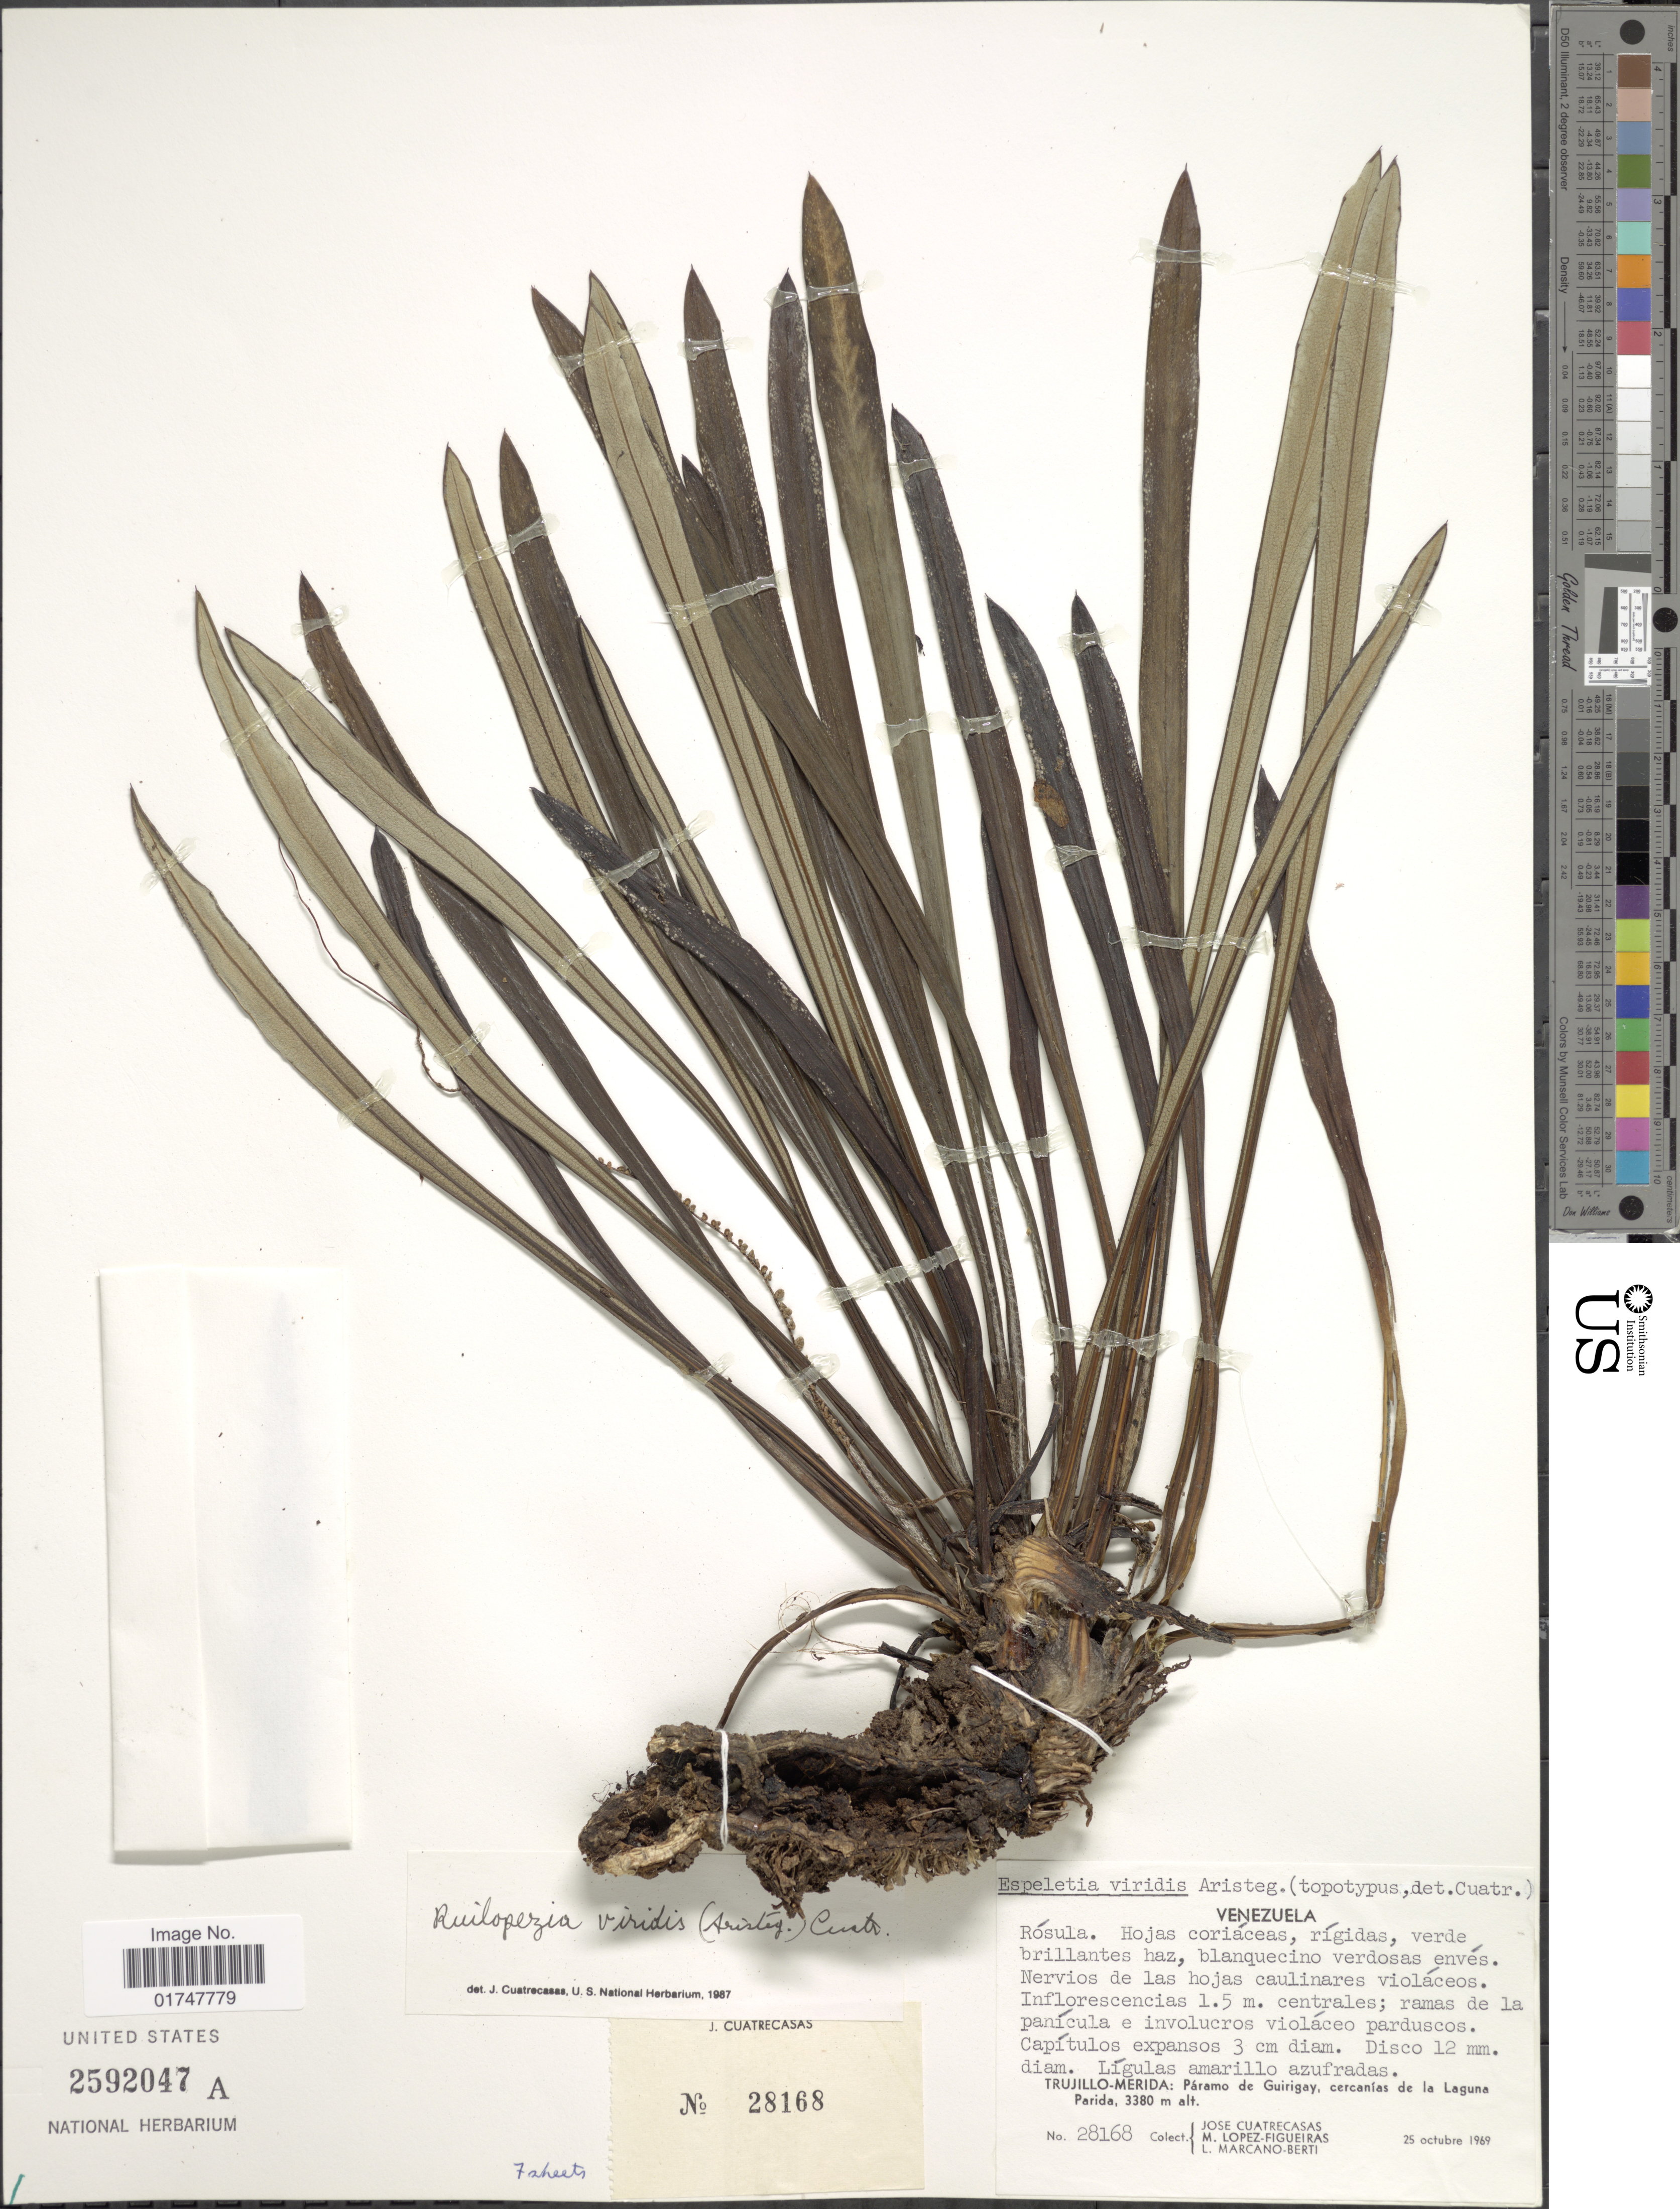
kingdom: Plantae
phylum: Tracheophyta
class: Magnoliopsida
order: Asterales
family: Asteraceae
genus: Ruilopezia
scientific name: Ruilopezia viridis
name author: (Aristeg.) Cuatrec.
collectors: J. Cuatrecasas, M. López Figueiras & L. Marcano-Berti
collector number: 28168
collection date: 1969-10-25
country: Venezuela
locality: Trujillo-Merida: Páramo de Guirigay, cercanías de la Laguna Parida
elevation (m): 3380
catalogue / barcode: US 2592047A